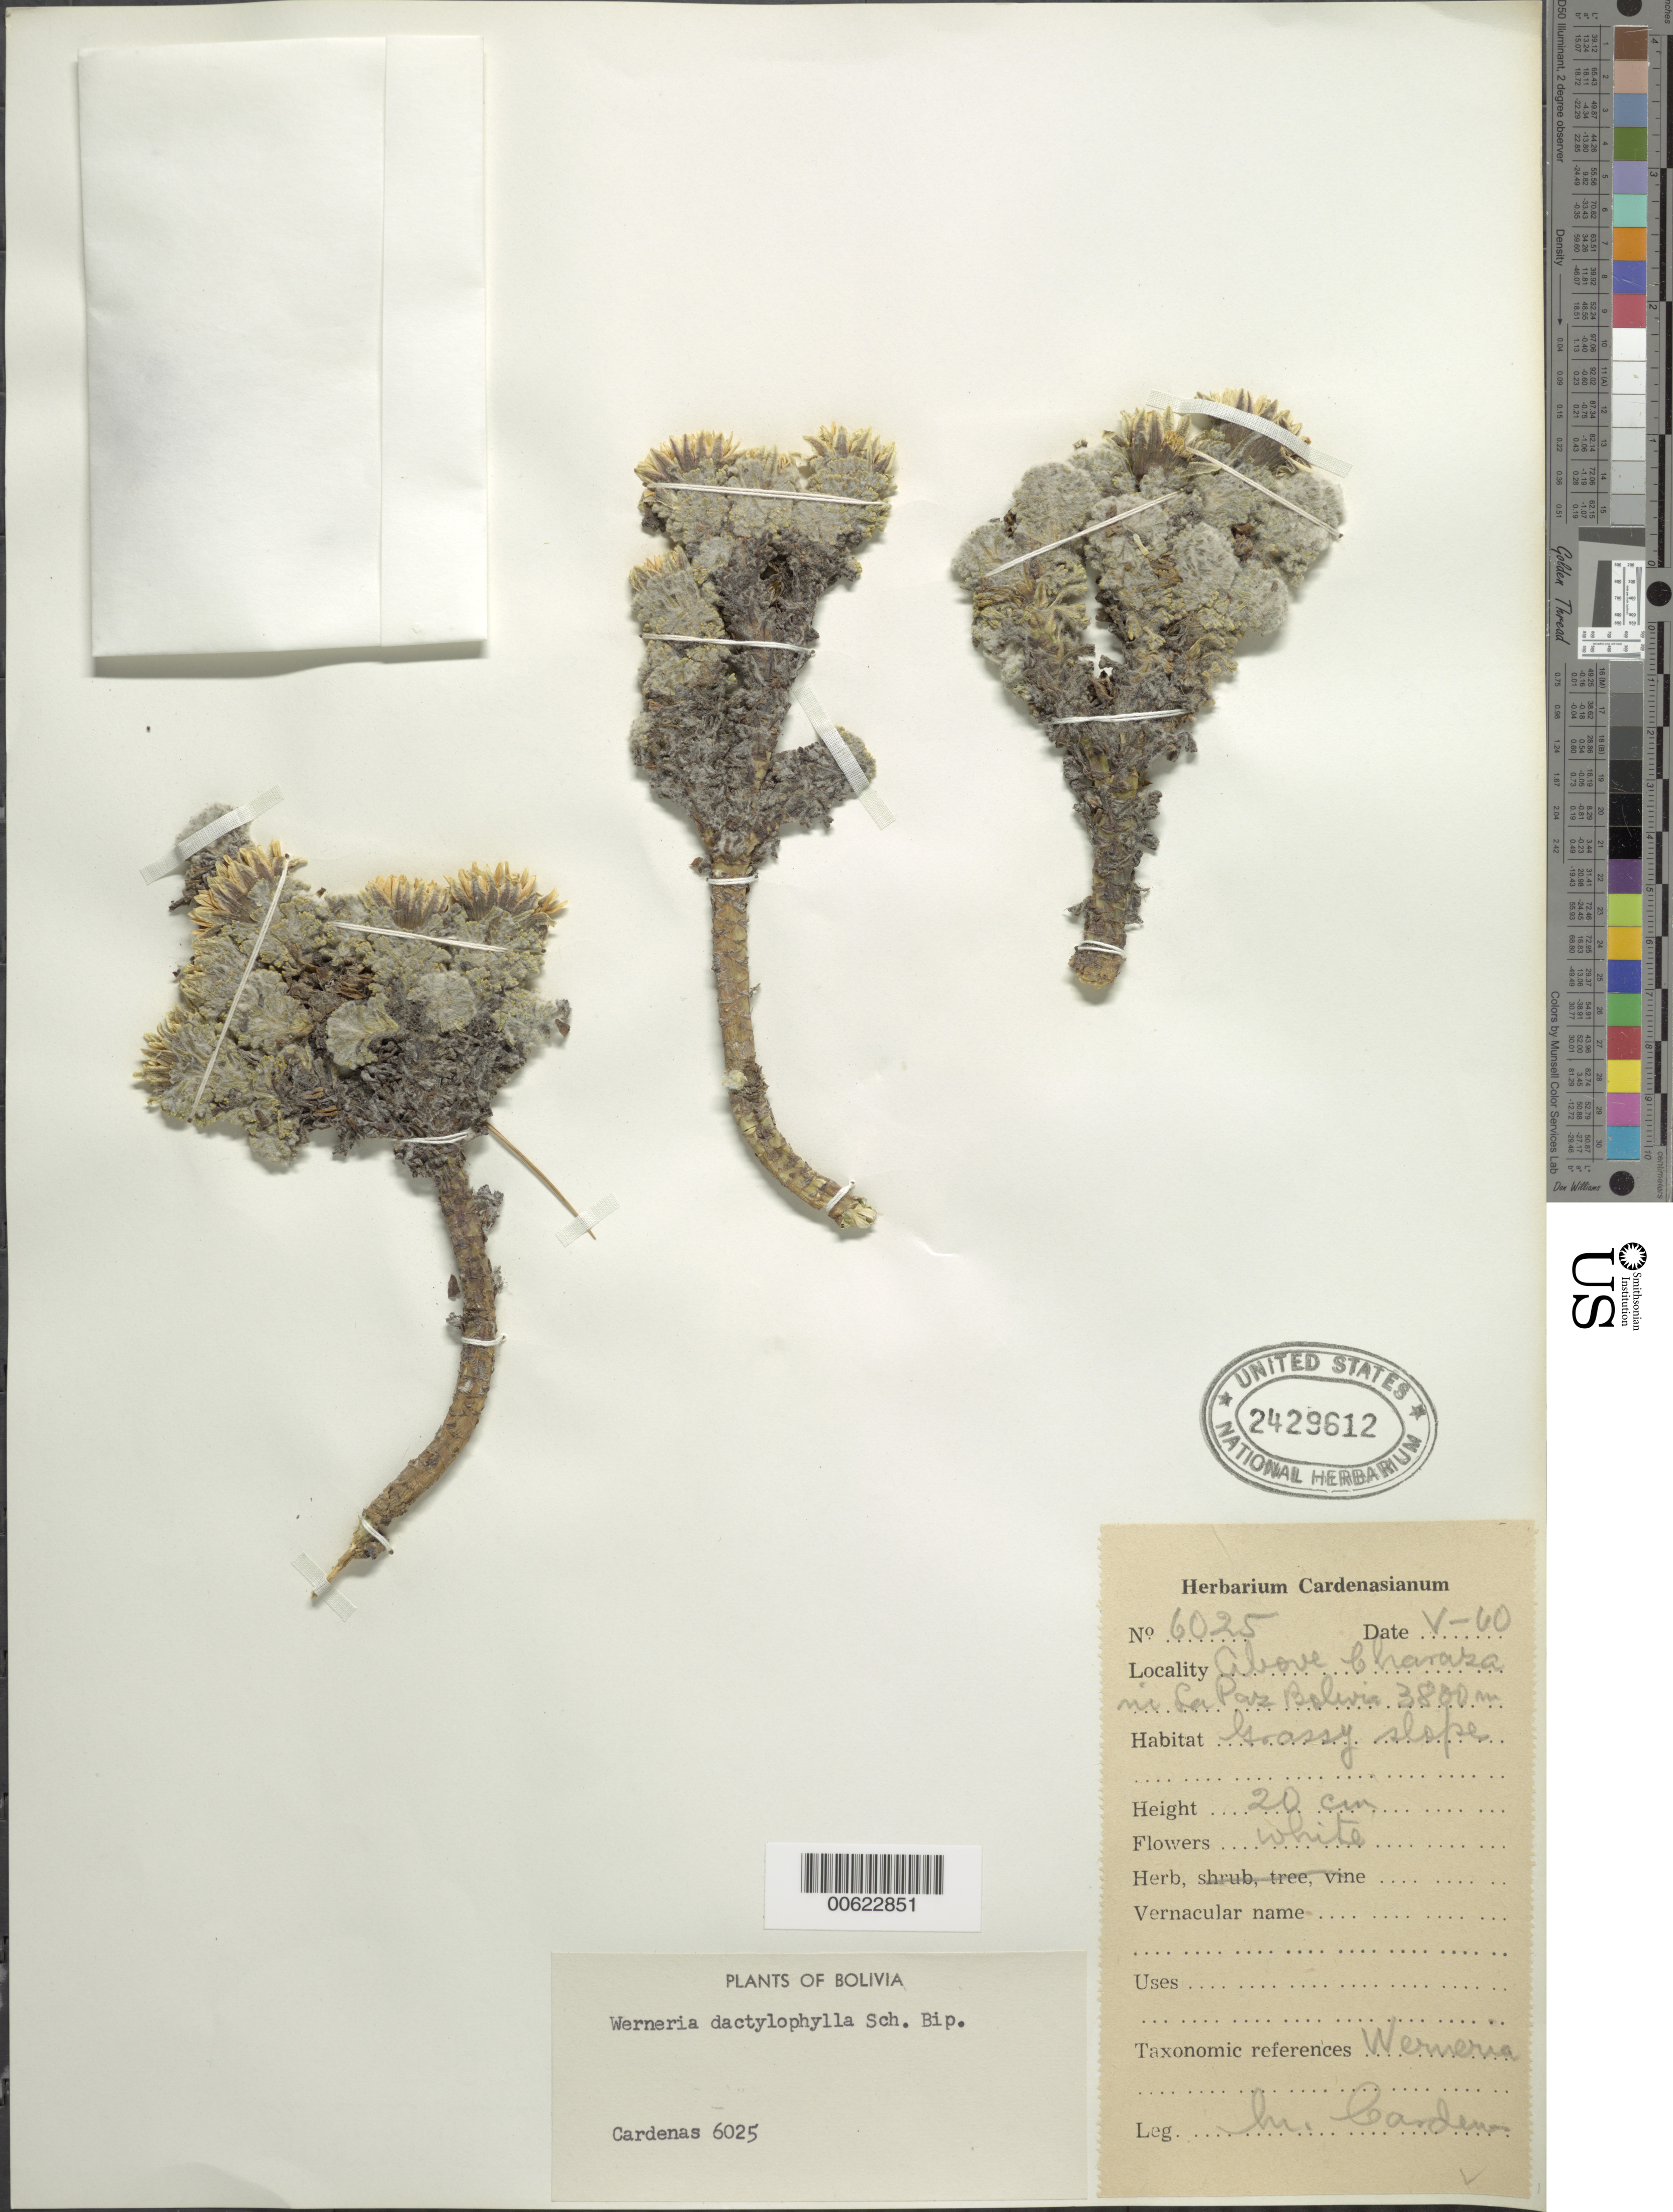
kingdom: Plantae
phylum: Tracheophyta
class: Magnoliopsida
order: Asterales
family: Asteraceae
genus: Xenophyllum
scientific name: Xenophyllum dactylophyllum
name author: (Sch. Bip.) V.A. Funk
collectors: M. Cárdenas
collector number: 6025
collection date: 1960-05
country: Bolivia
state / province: La Paz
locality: Charasani, above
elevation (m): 3800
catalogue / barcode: US 2429612